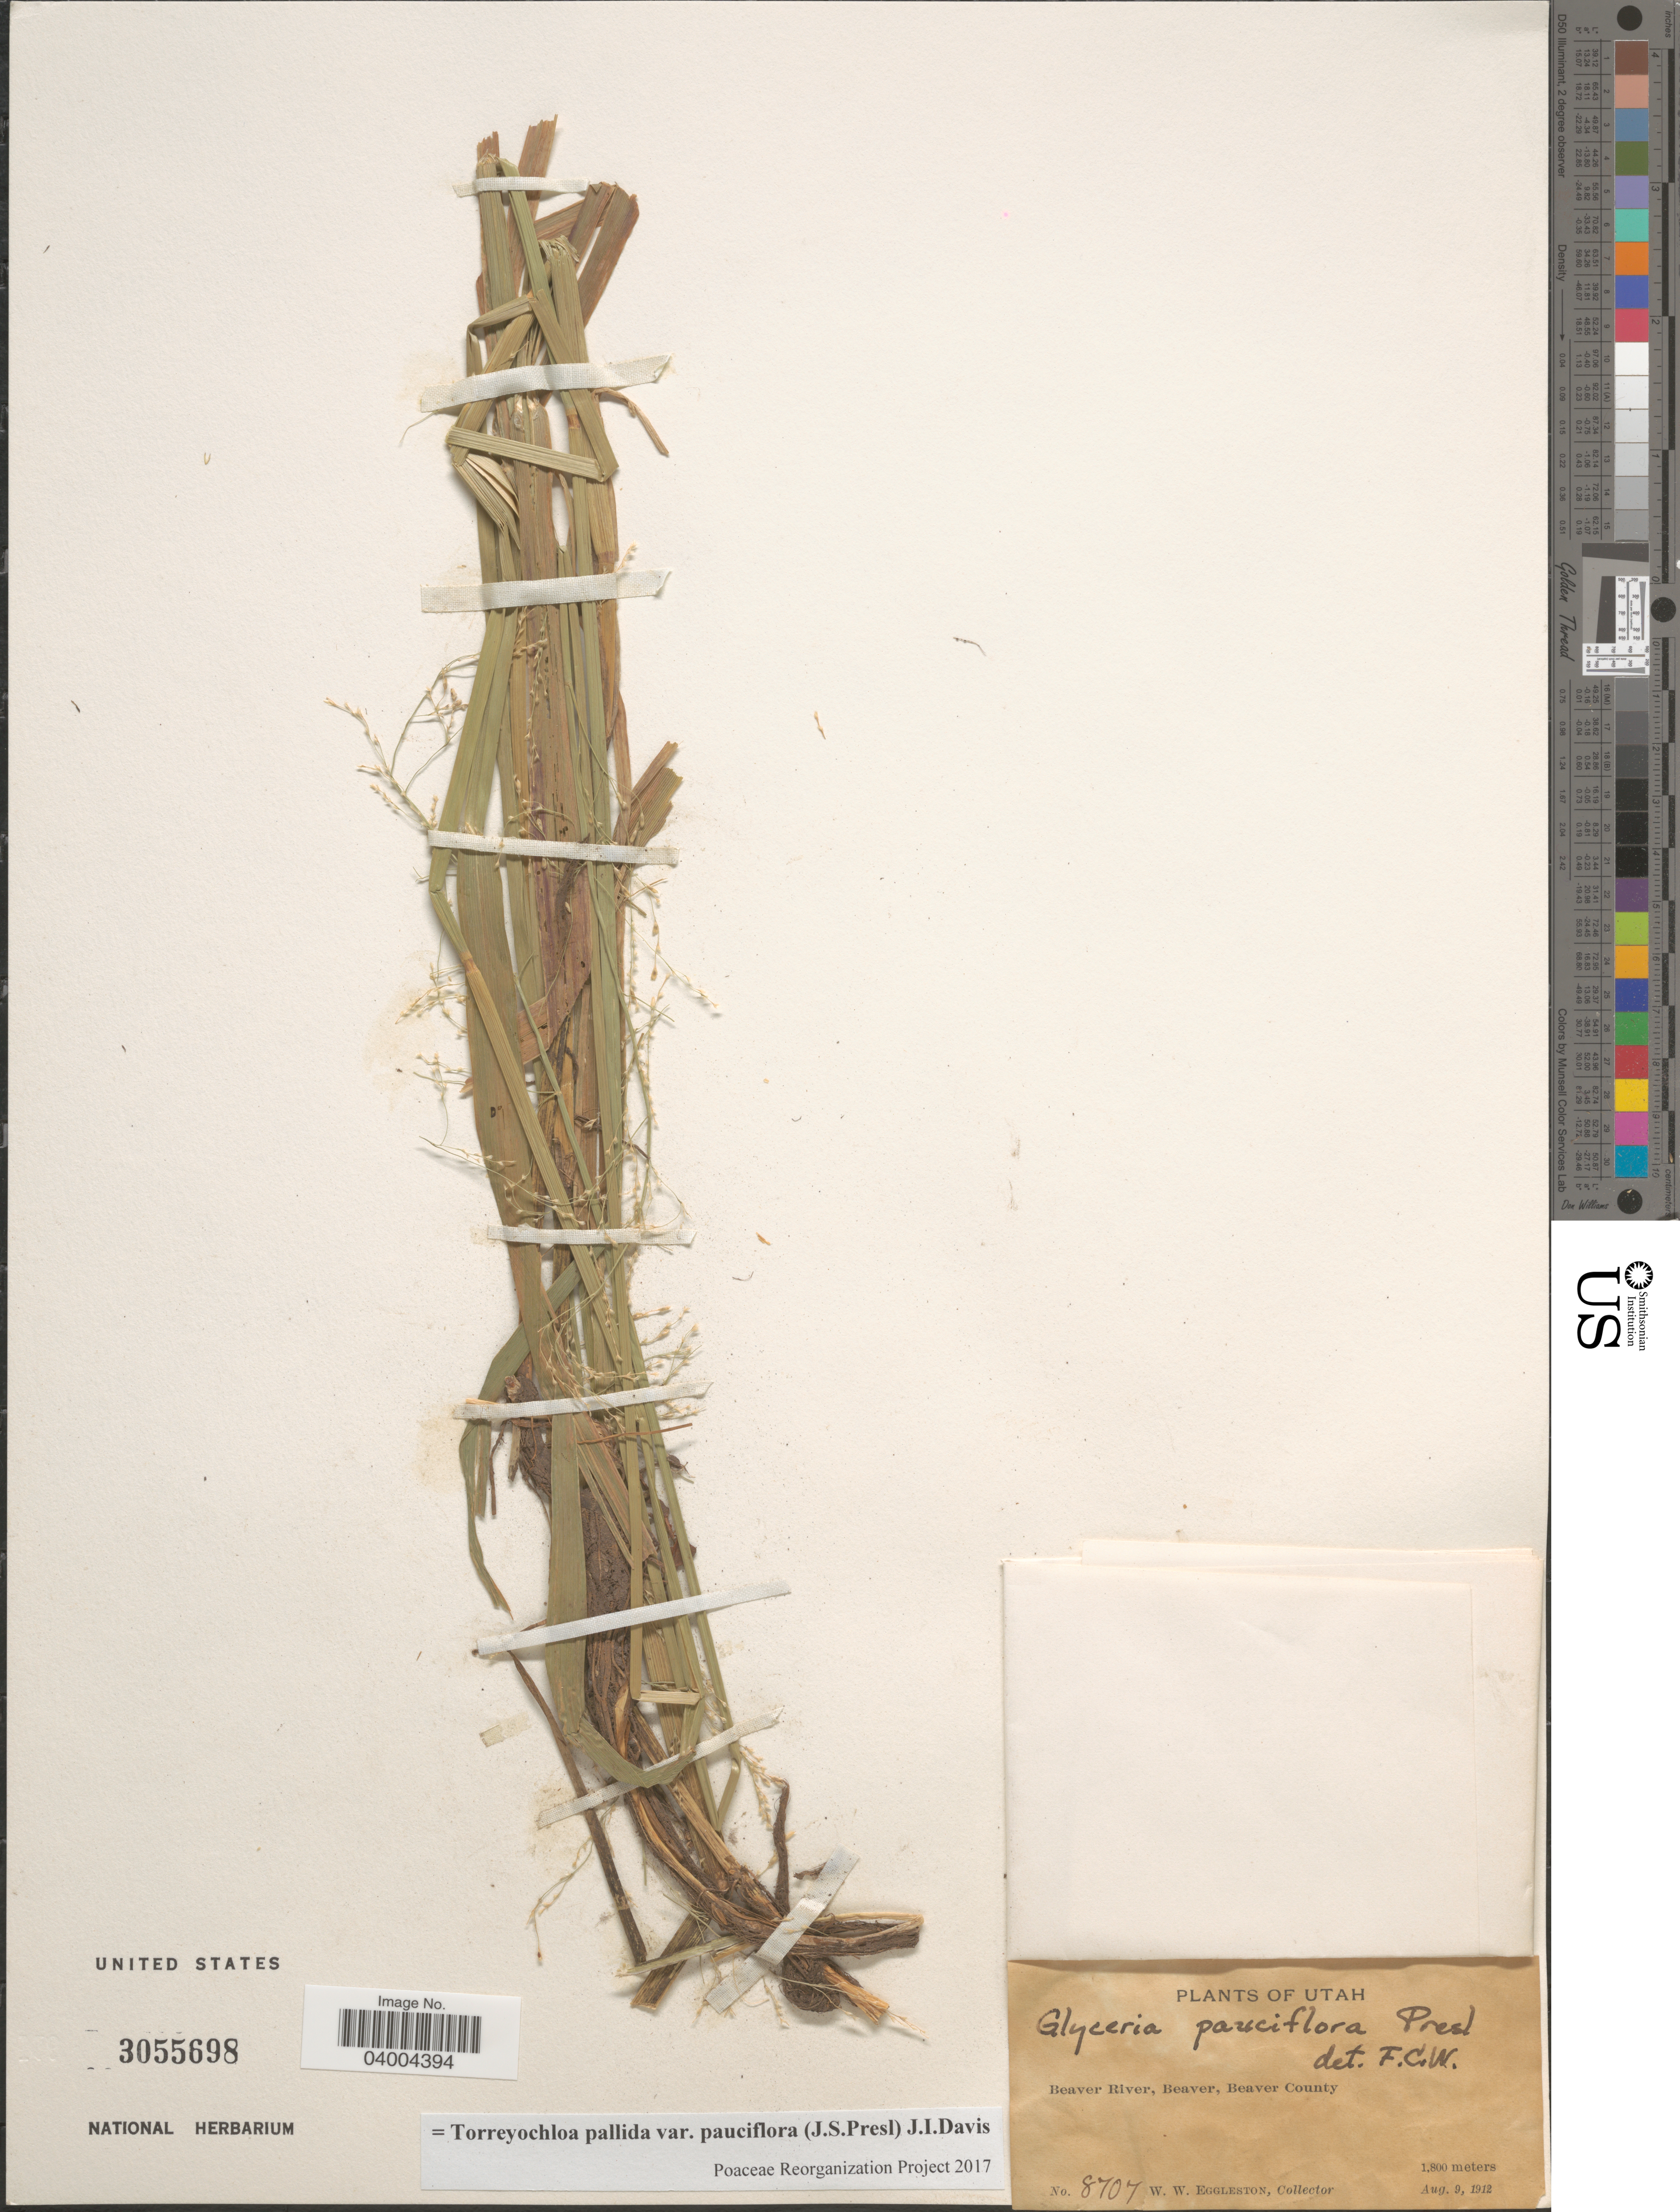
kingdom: Plantae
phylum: Tracheophyta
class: Liliopsida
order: Poales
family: Poaceae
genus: Torreyochloa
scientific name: Torreyochloa pallida var. pauciflora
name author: (J. Presl) J.I. Davis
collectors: W. W. Eggleston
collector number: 8707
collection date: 1912-08-09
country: United States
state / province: Utah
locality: Beaver River, Beaver, Beaver County.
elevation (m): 1800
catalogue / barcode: US 3055698